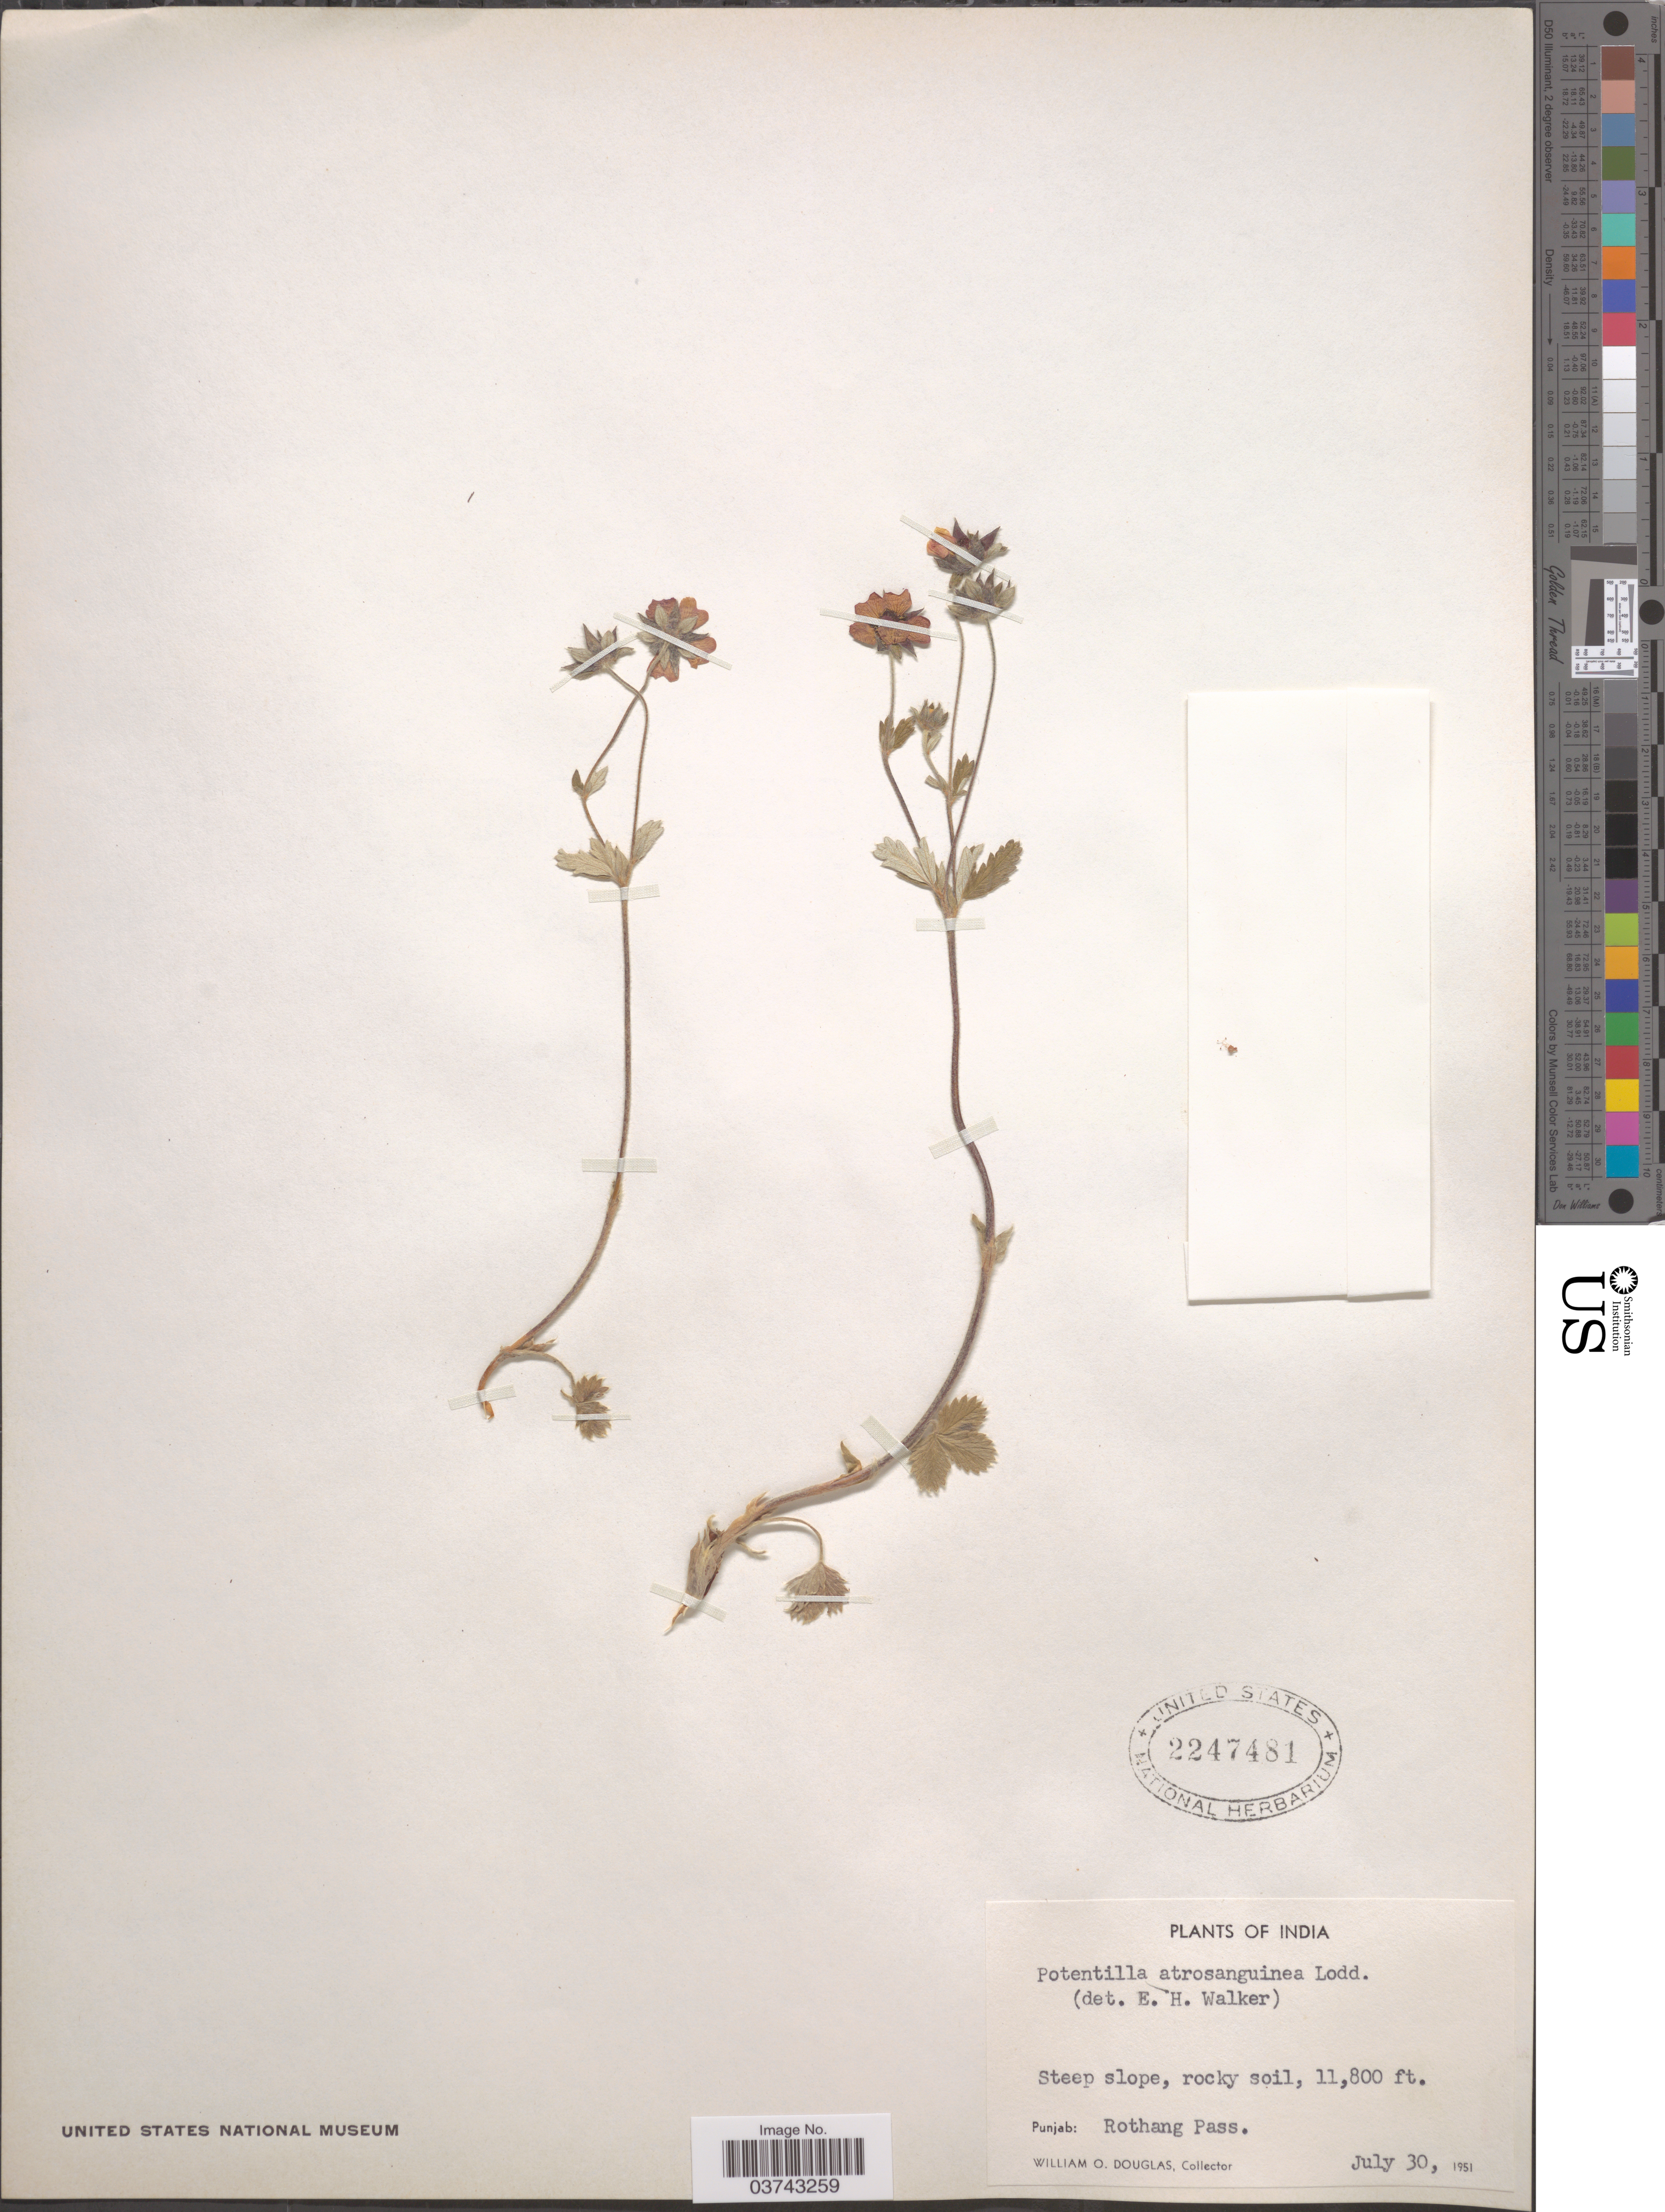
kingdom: Plantae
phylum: Tracheophyta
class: Magnoliopsida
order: Rosales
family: Rosaceae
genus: Potentilla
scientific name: Potentilla atrosanguinea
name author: G. Lodd. ex D. Don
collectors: W. Douglas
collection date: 1951-07-30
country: India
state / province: Punjab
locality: Rothang Pass.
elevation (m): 3597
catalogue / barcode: US 2247481